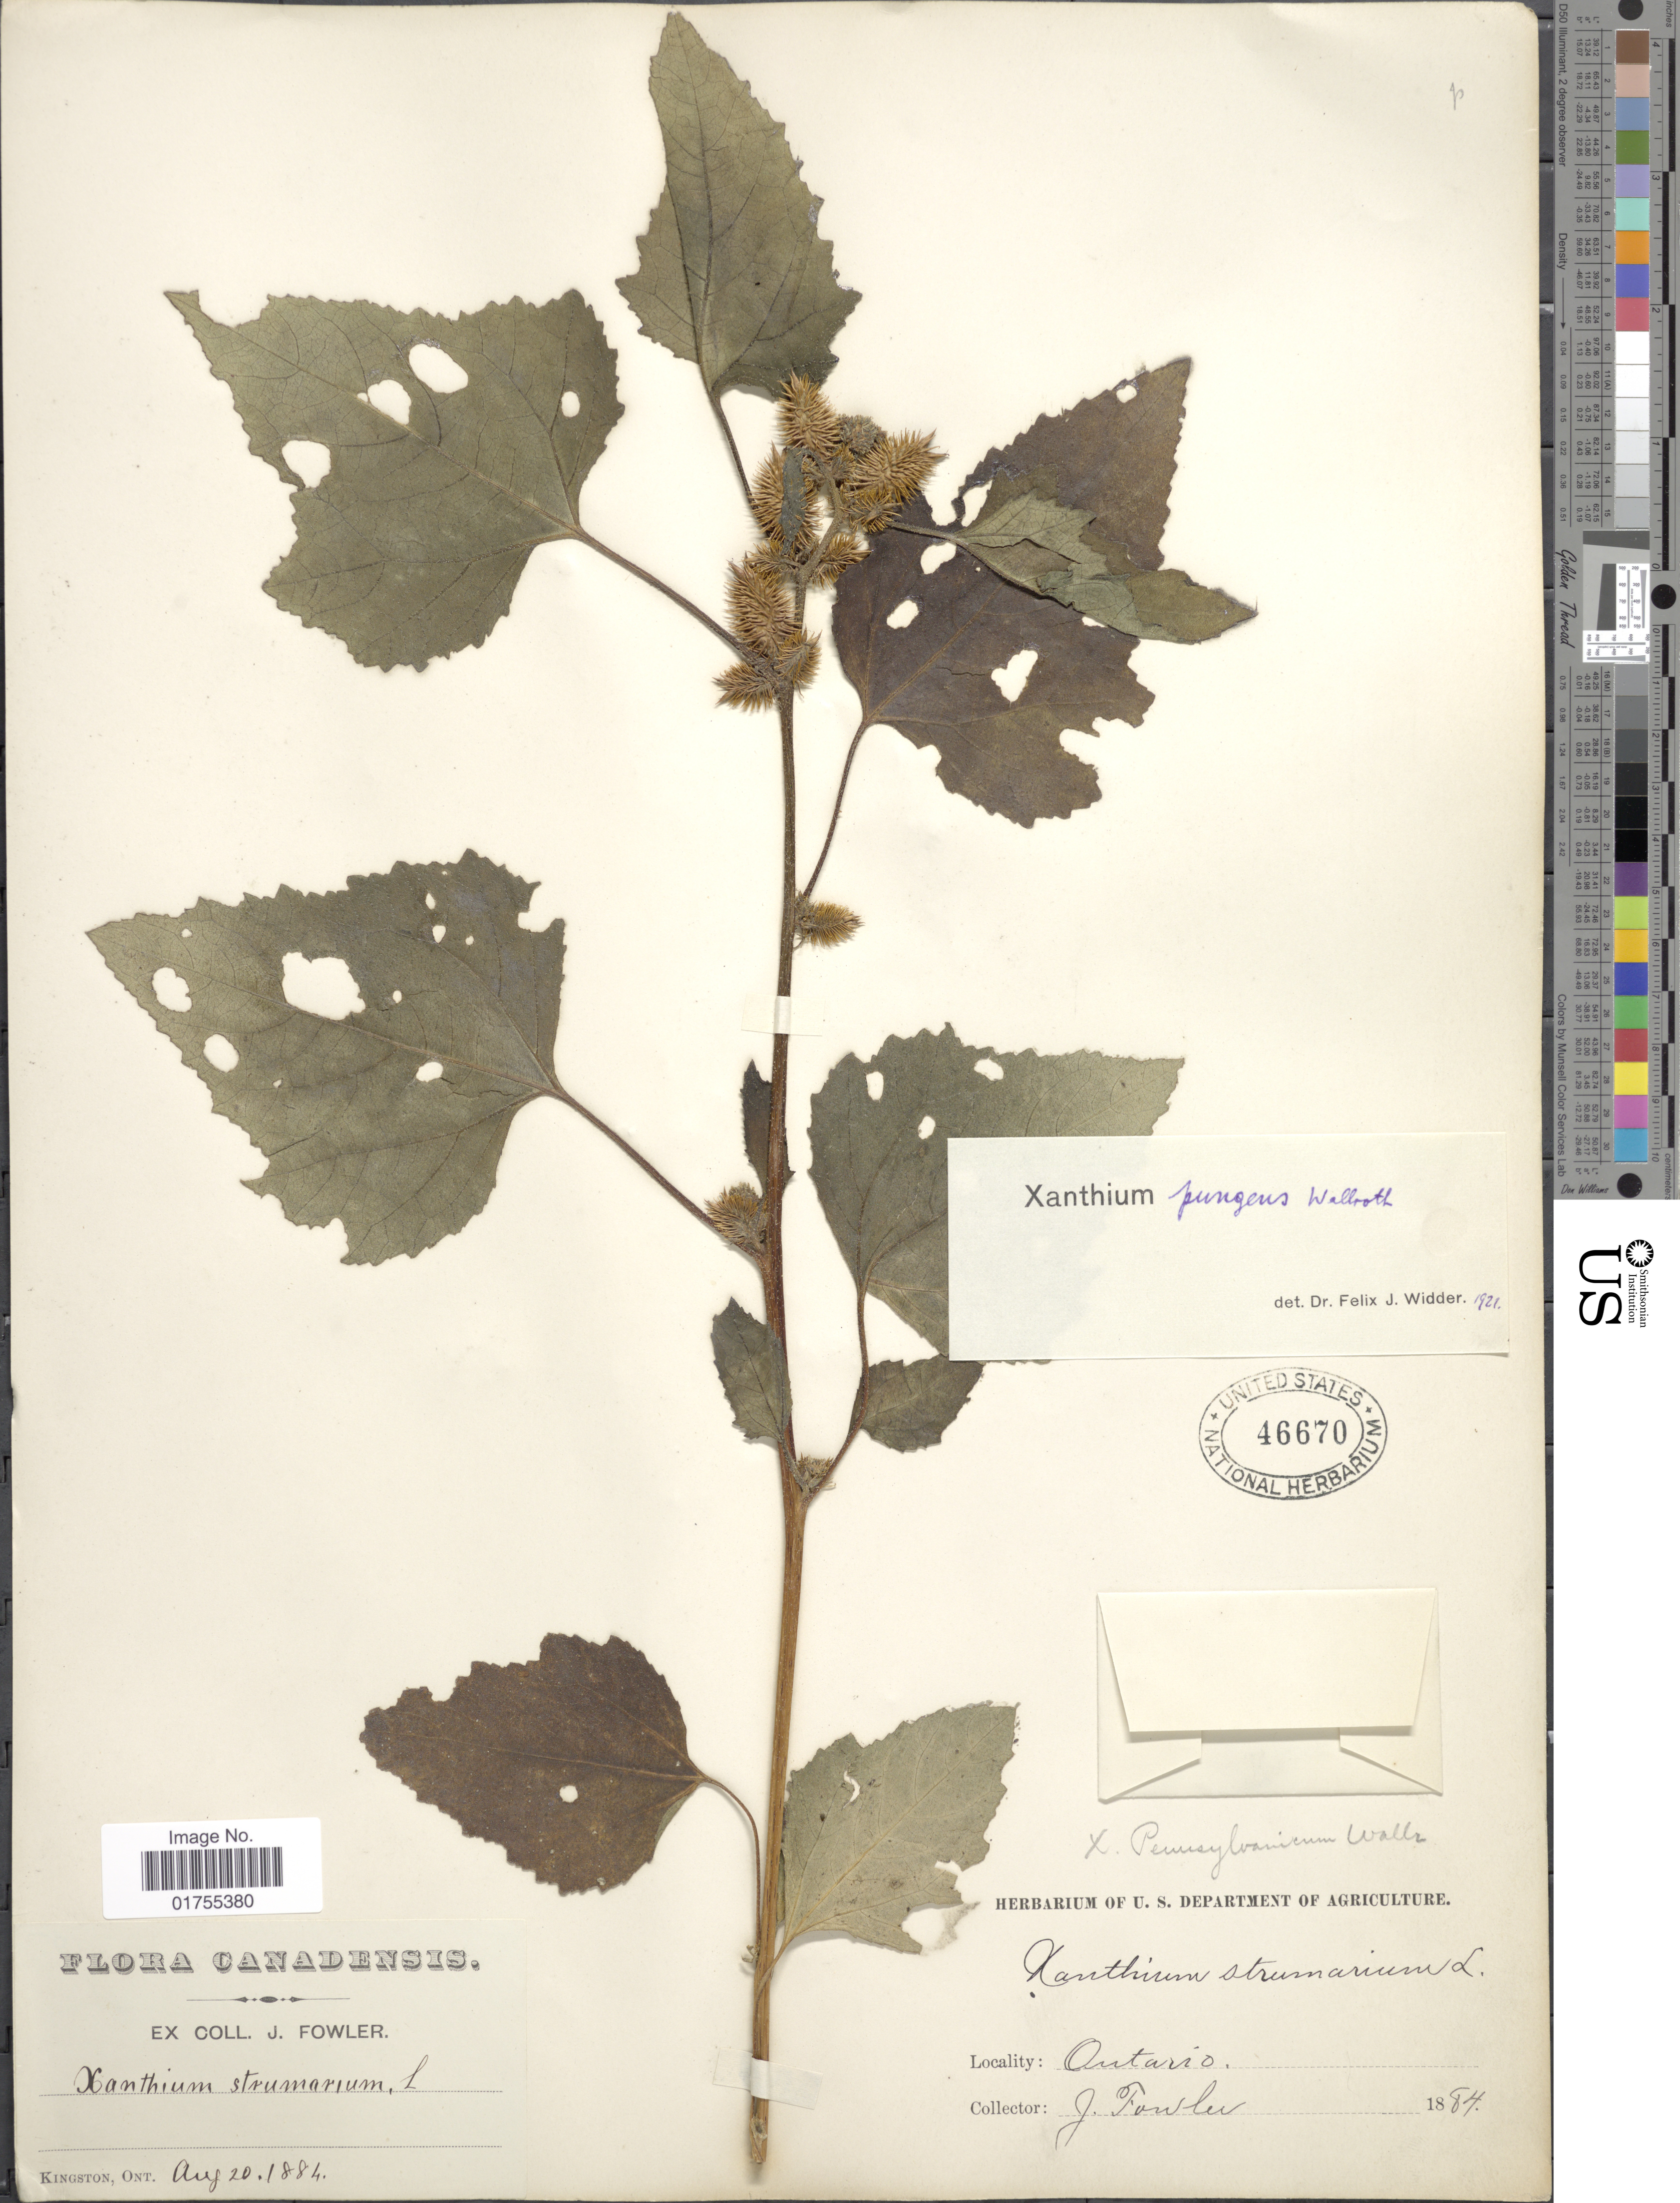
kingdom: Plantae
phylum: Tracheophyta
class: Magnoliopsida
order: Asterales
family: Asteraceae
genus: Xanthium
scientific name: Xanthium strumarium var. glabratum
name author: Mill.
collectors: J. P. Fowler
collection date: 1884-08-20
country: Canada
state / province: Ontario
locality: Kingston, Ont.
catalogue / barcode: US 46670